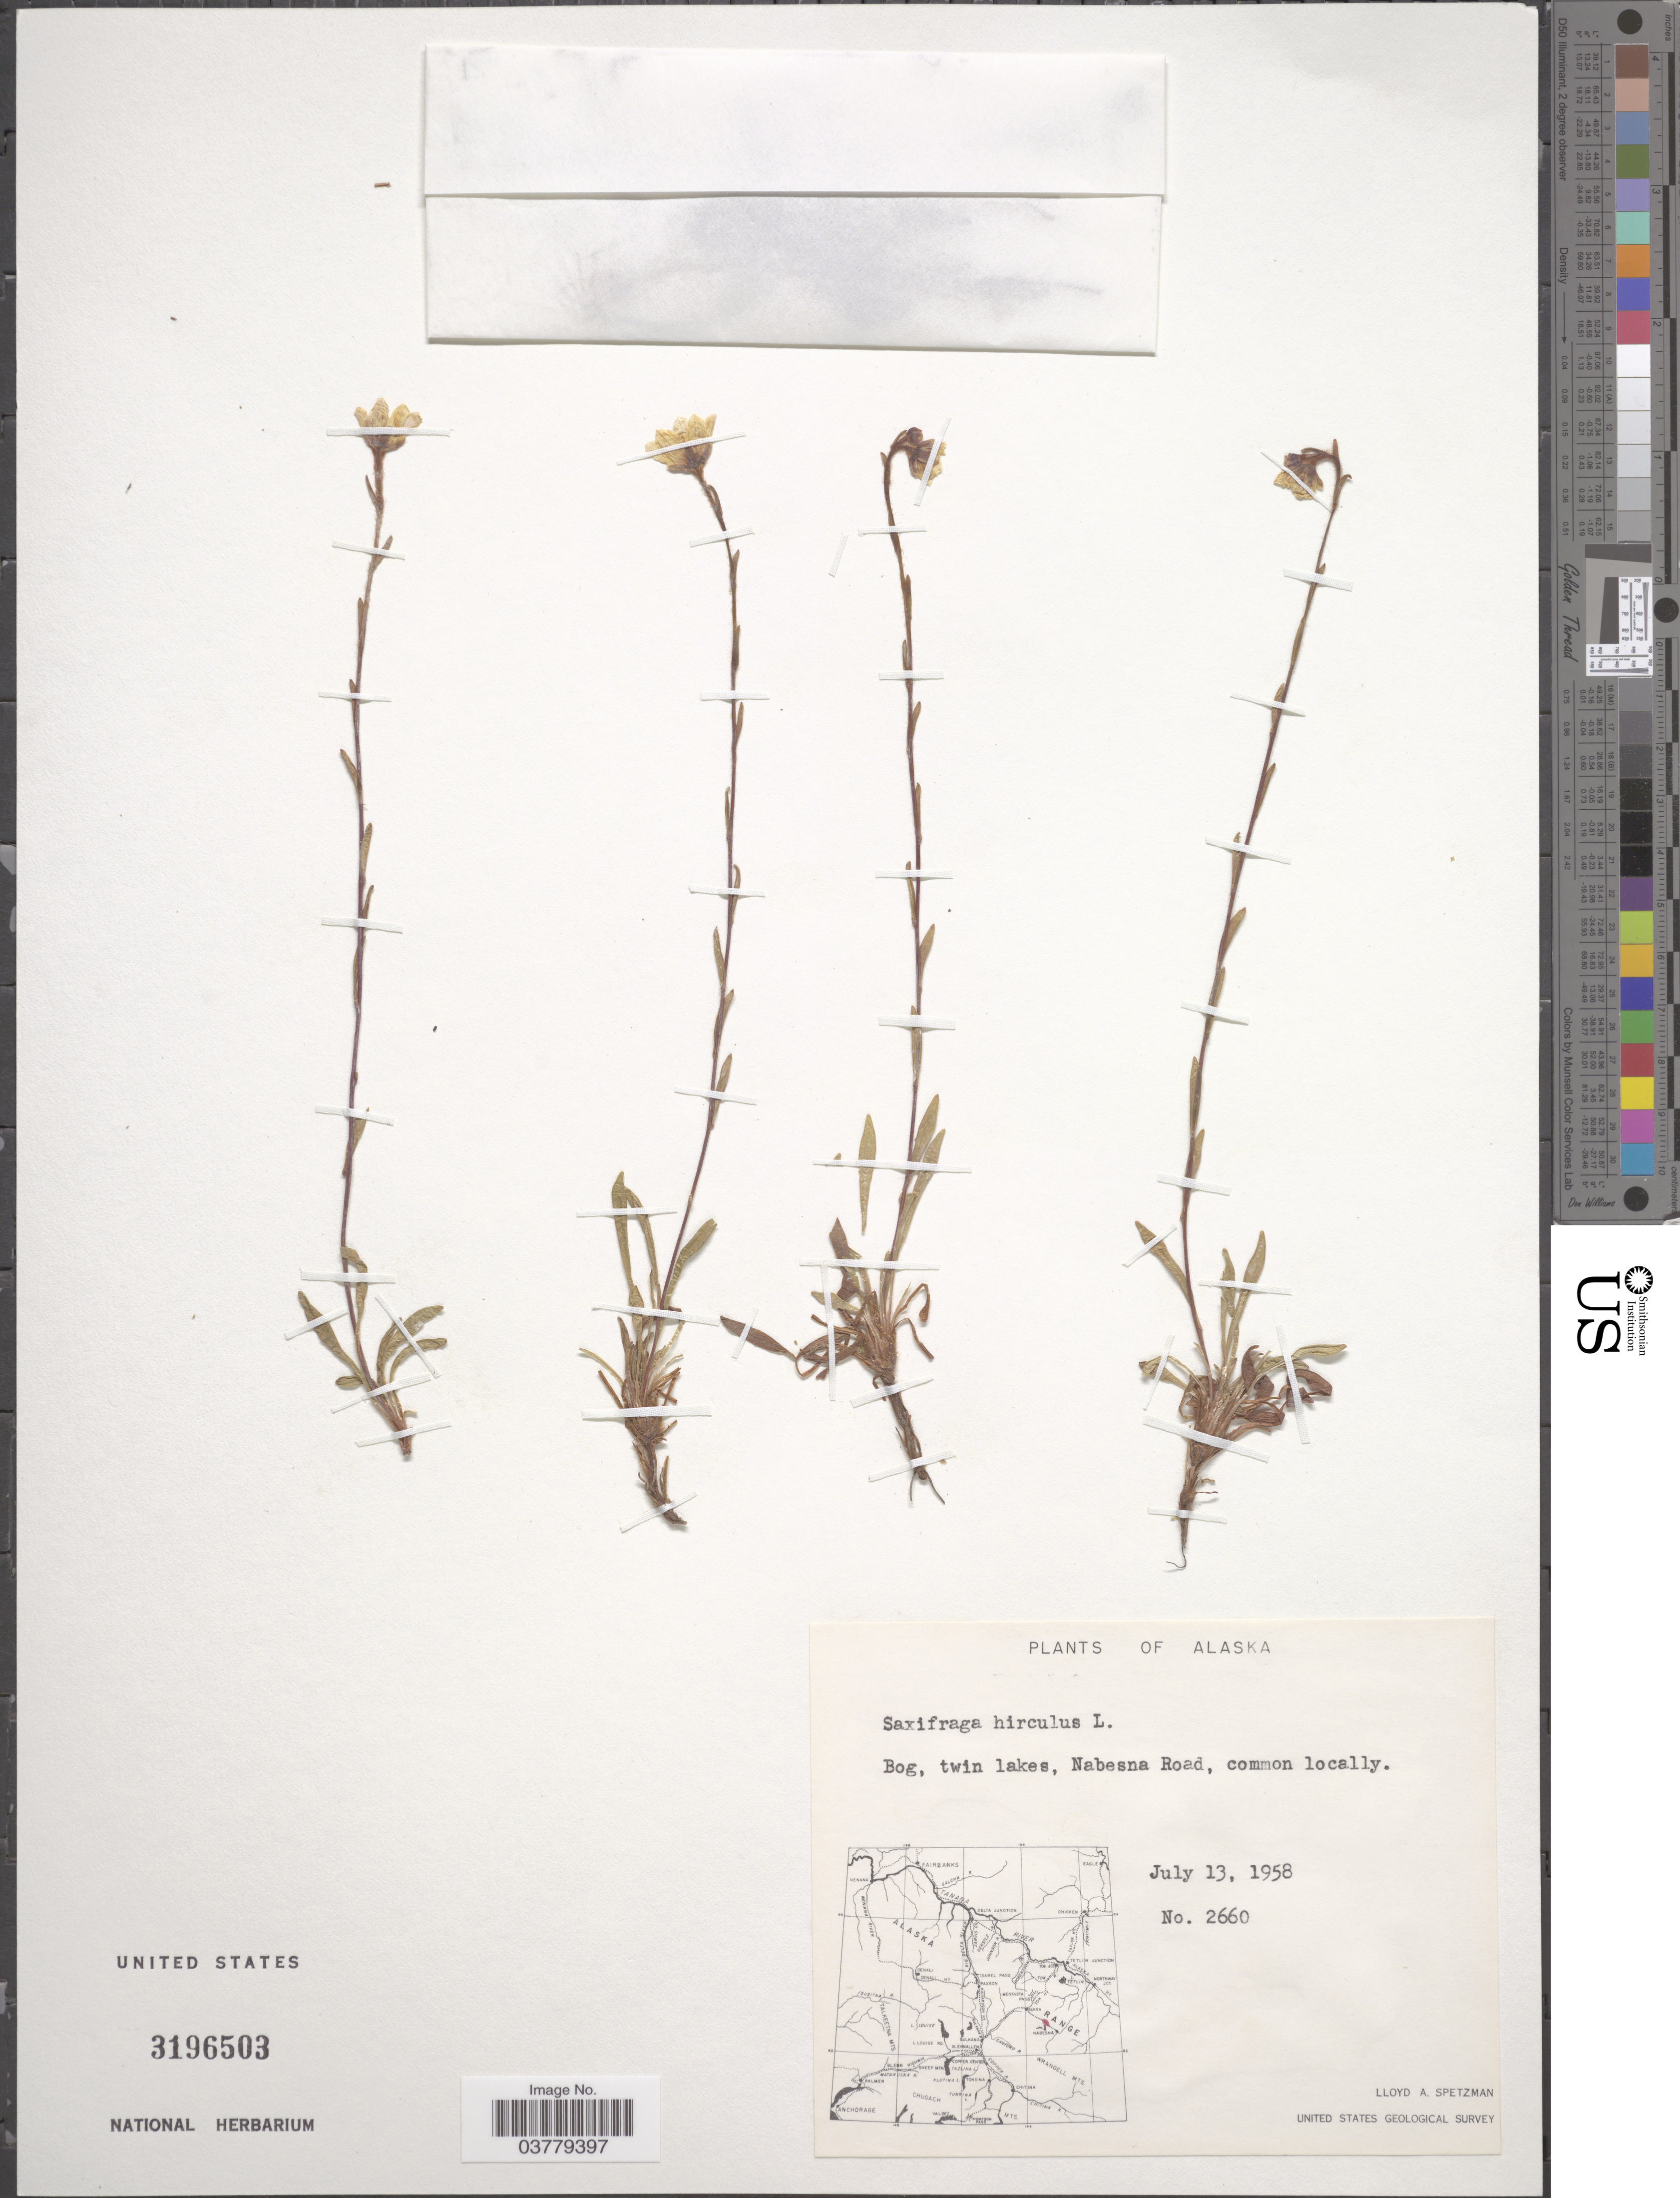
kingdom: Plantae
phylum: Tracheophyta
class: Magnoliopsida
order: Saxifragales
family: Saxifragaceae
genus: Saxifraga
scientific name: Saxifraga hirculus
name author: L.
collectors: L. Spetzman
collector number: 2660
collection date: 1958-07-13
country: United States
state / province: Alaska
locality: Bog, twin lakes, Nabesna Road.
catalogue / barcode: US 3196503